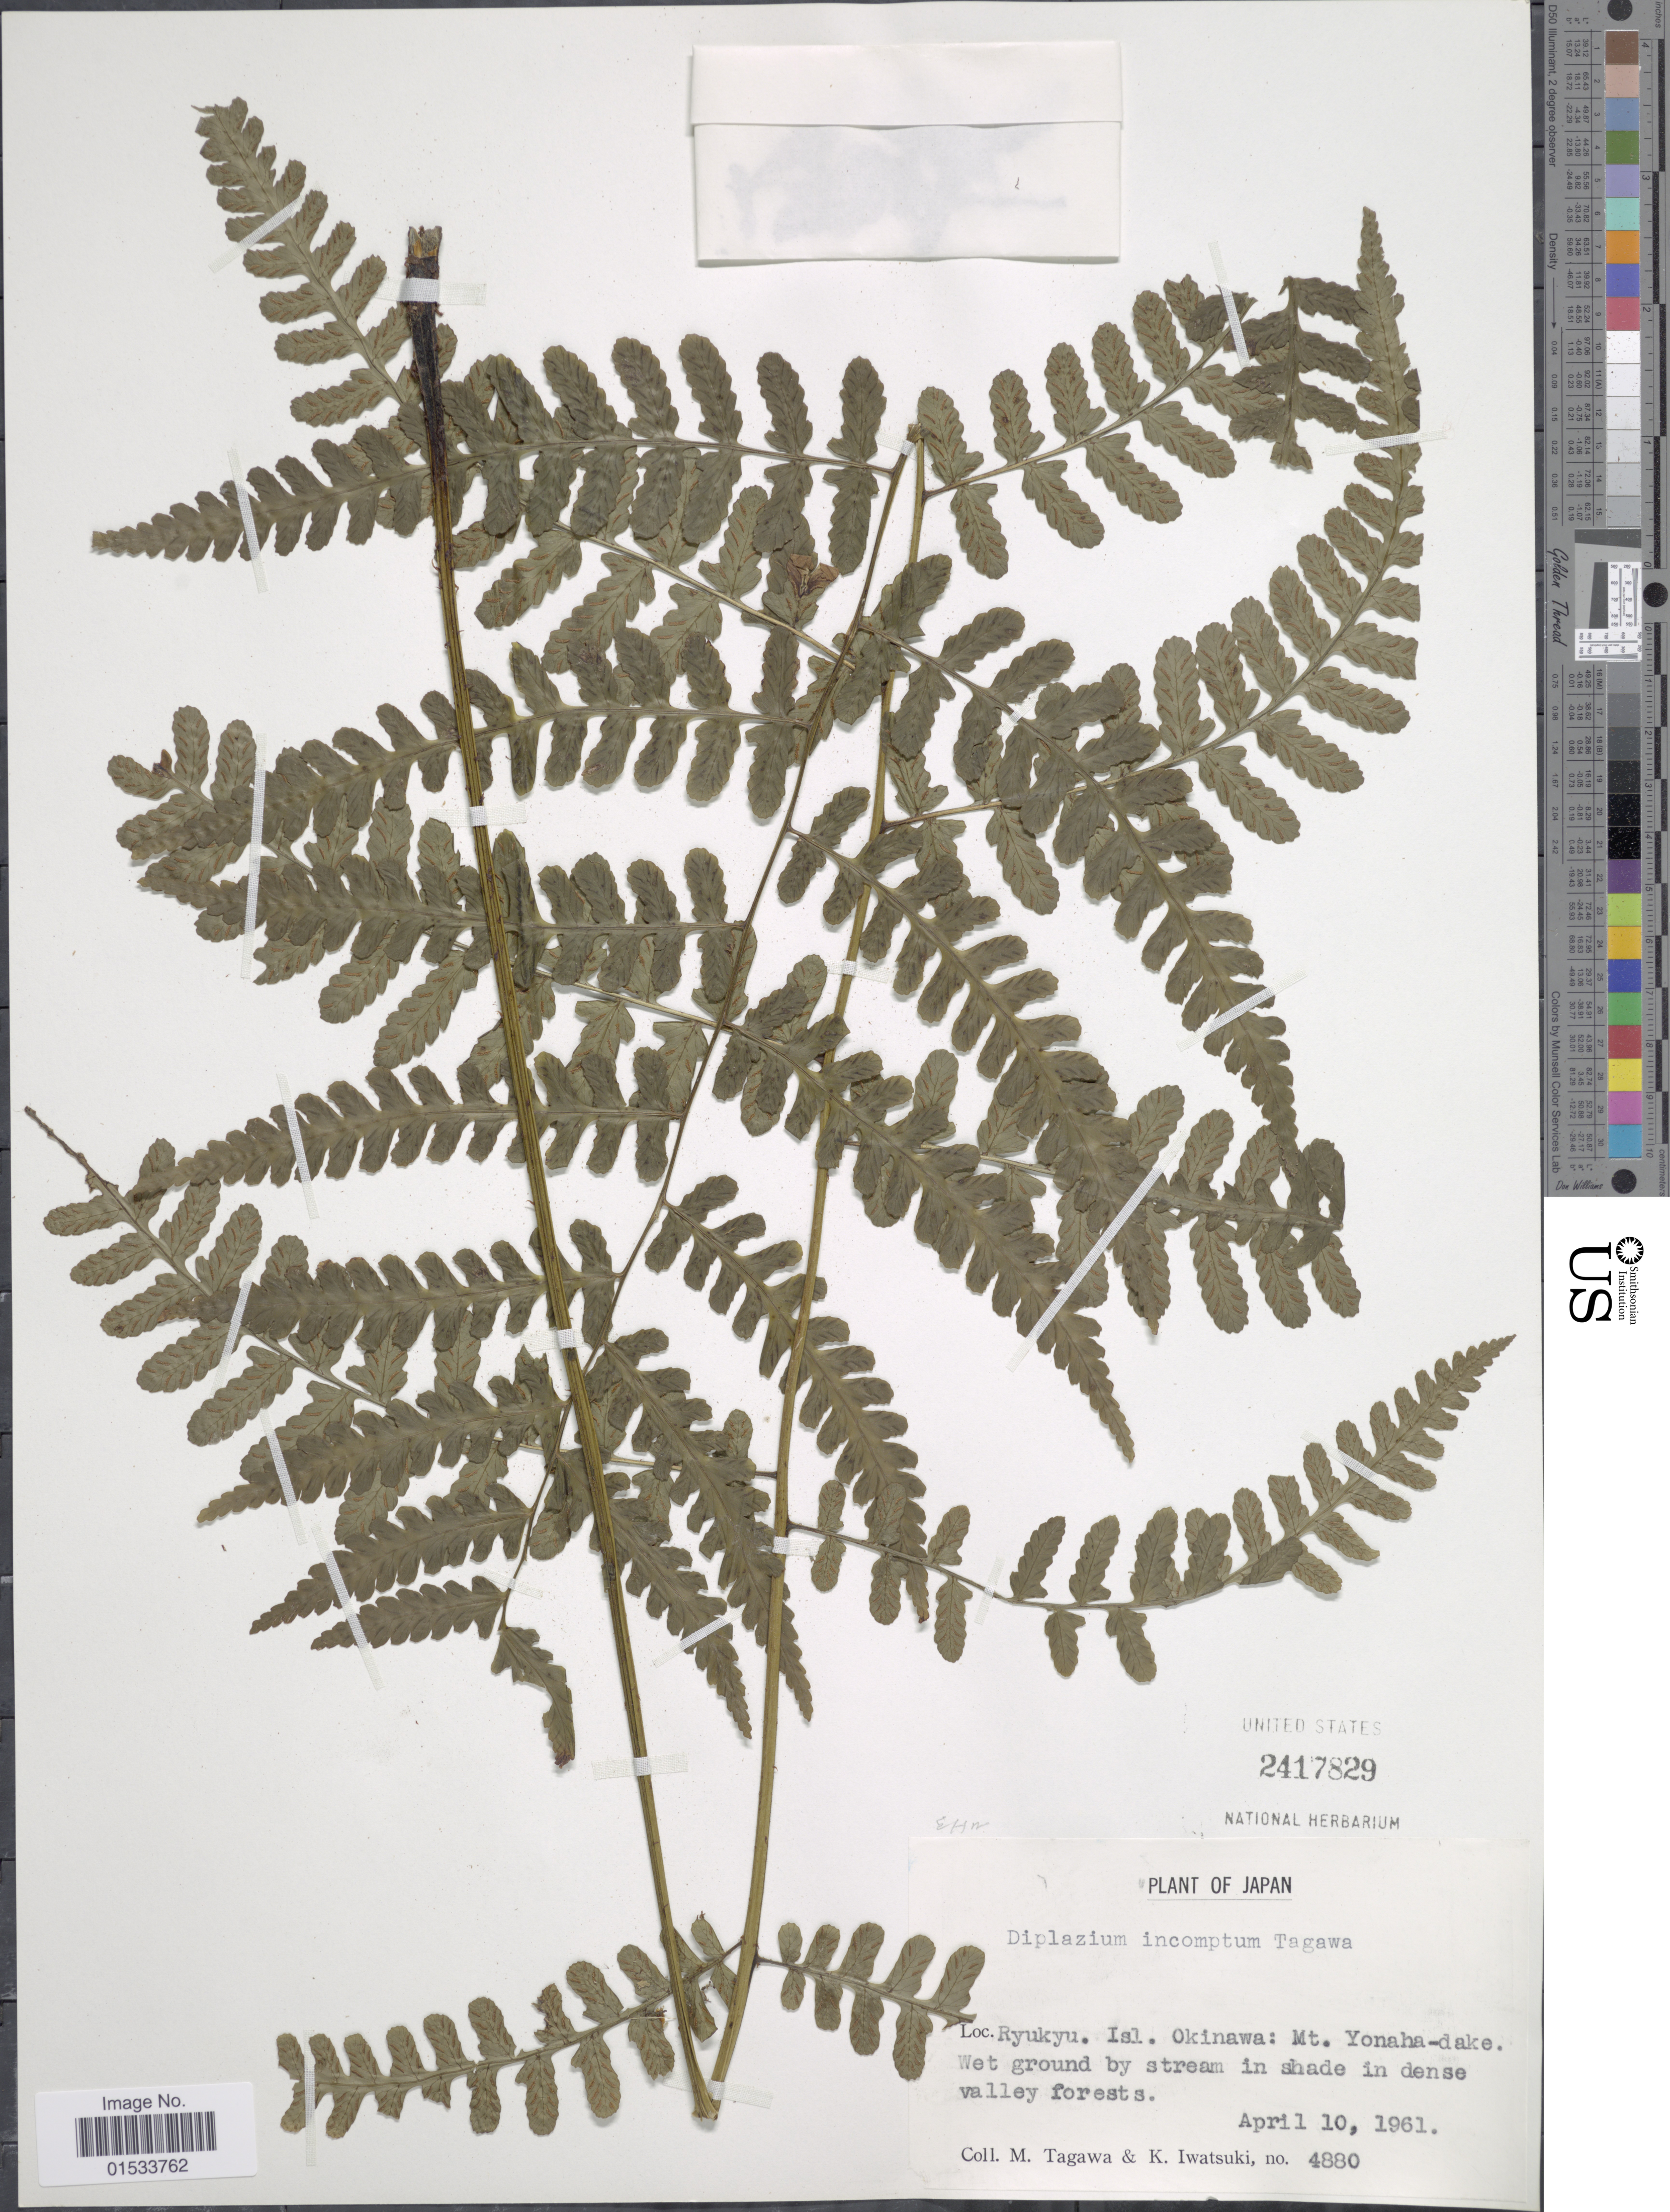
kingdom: Plantae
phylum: Tracheophyta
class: Polypodiopsida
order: Polypodiales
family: Athyriaceae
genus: Diplazium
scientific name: Diplazium incomptum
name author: Tagawa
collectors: M. Tagawa & K. Iwatsuki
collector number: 4880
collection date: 1961-04-10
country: Japan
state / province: Okinawa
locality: Ryukyu, Isl. Okinawa: Mt. Yanaha- dake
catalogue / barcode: US 2417829